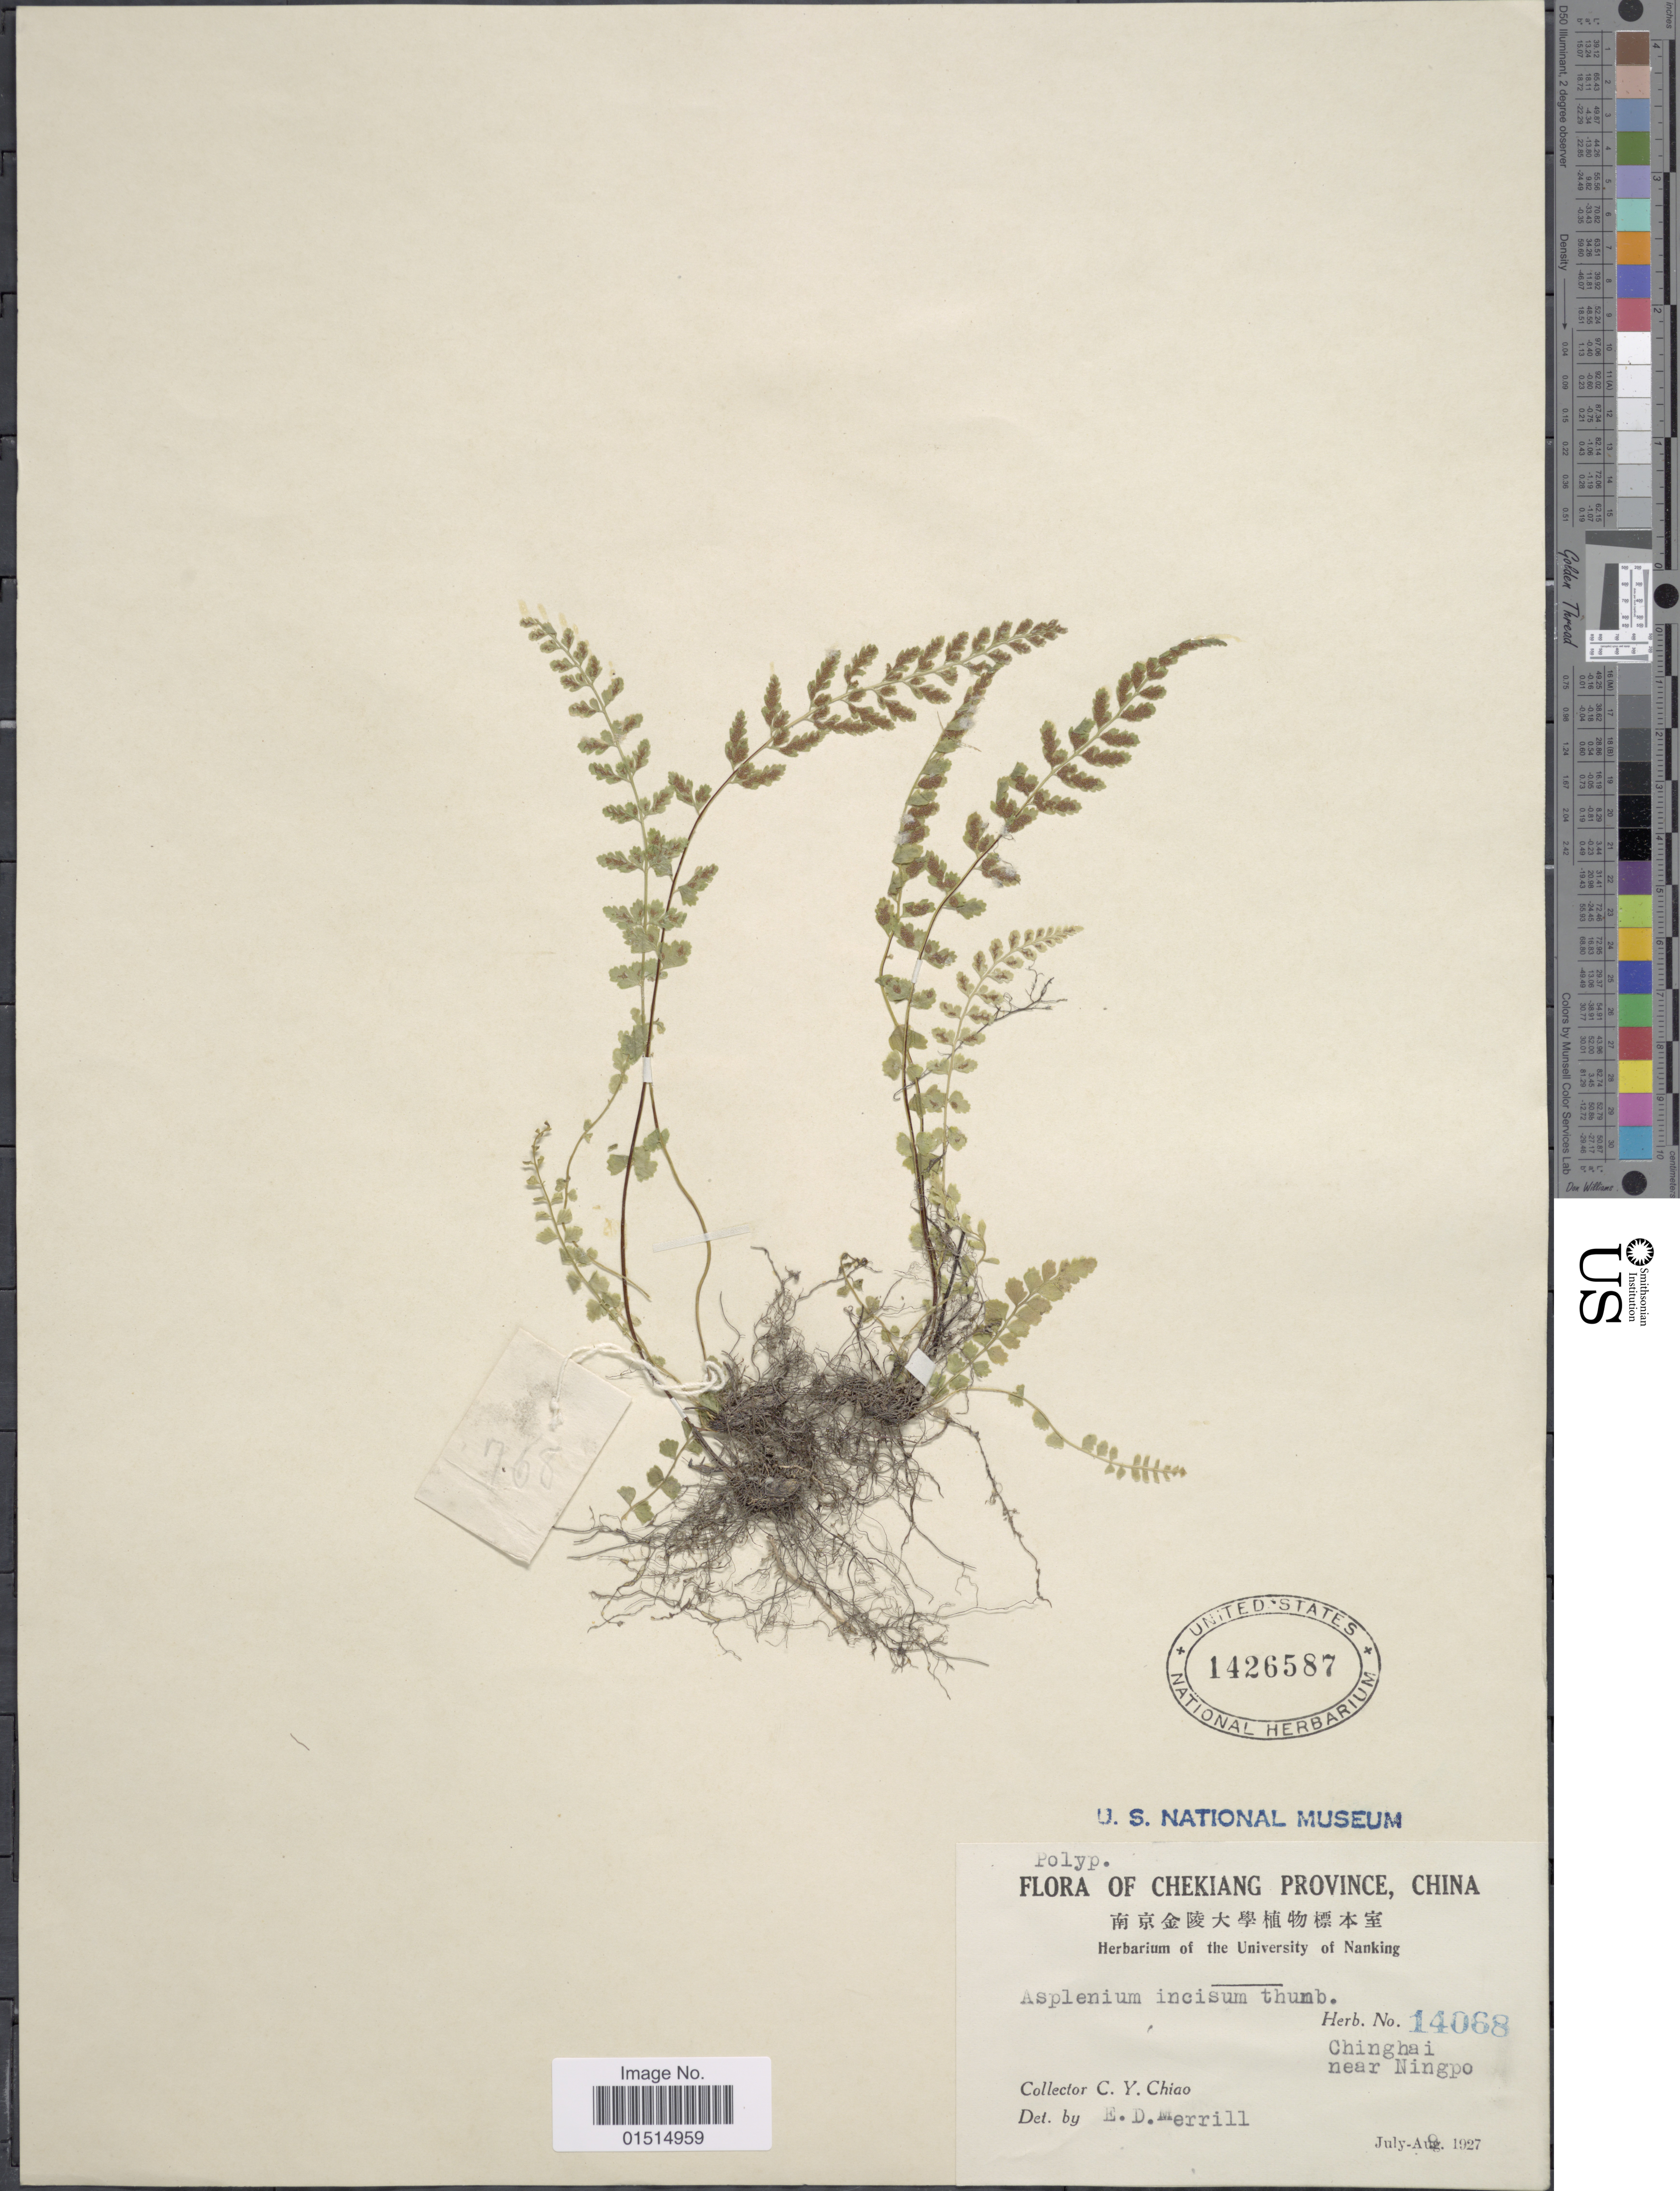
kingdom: Plantae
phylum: Tracheophyta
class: Polypodiopsida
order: Polypodiales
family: Aspleniaceae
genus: Asplenium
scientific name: Asplenium incisum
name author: Thunb.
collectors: C. Y. Chiao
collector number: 14068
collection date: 1927-07-09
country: China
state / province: Zhejiang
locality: Chekiang Province, Chinghai near Ningpo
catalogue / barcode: US 1426587